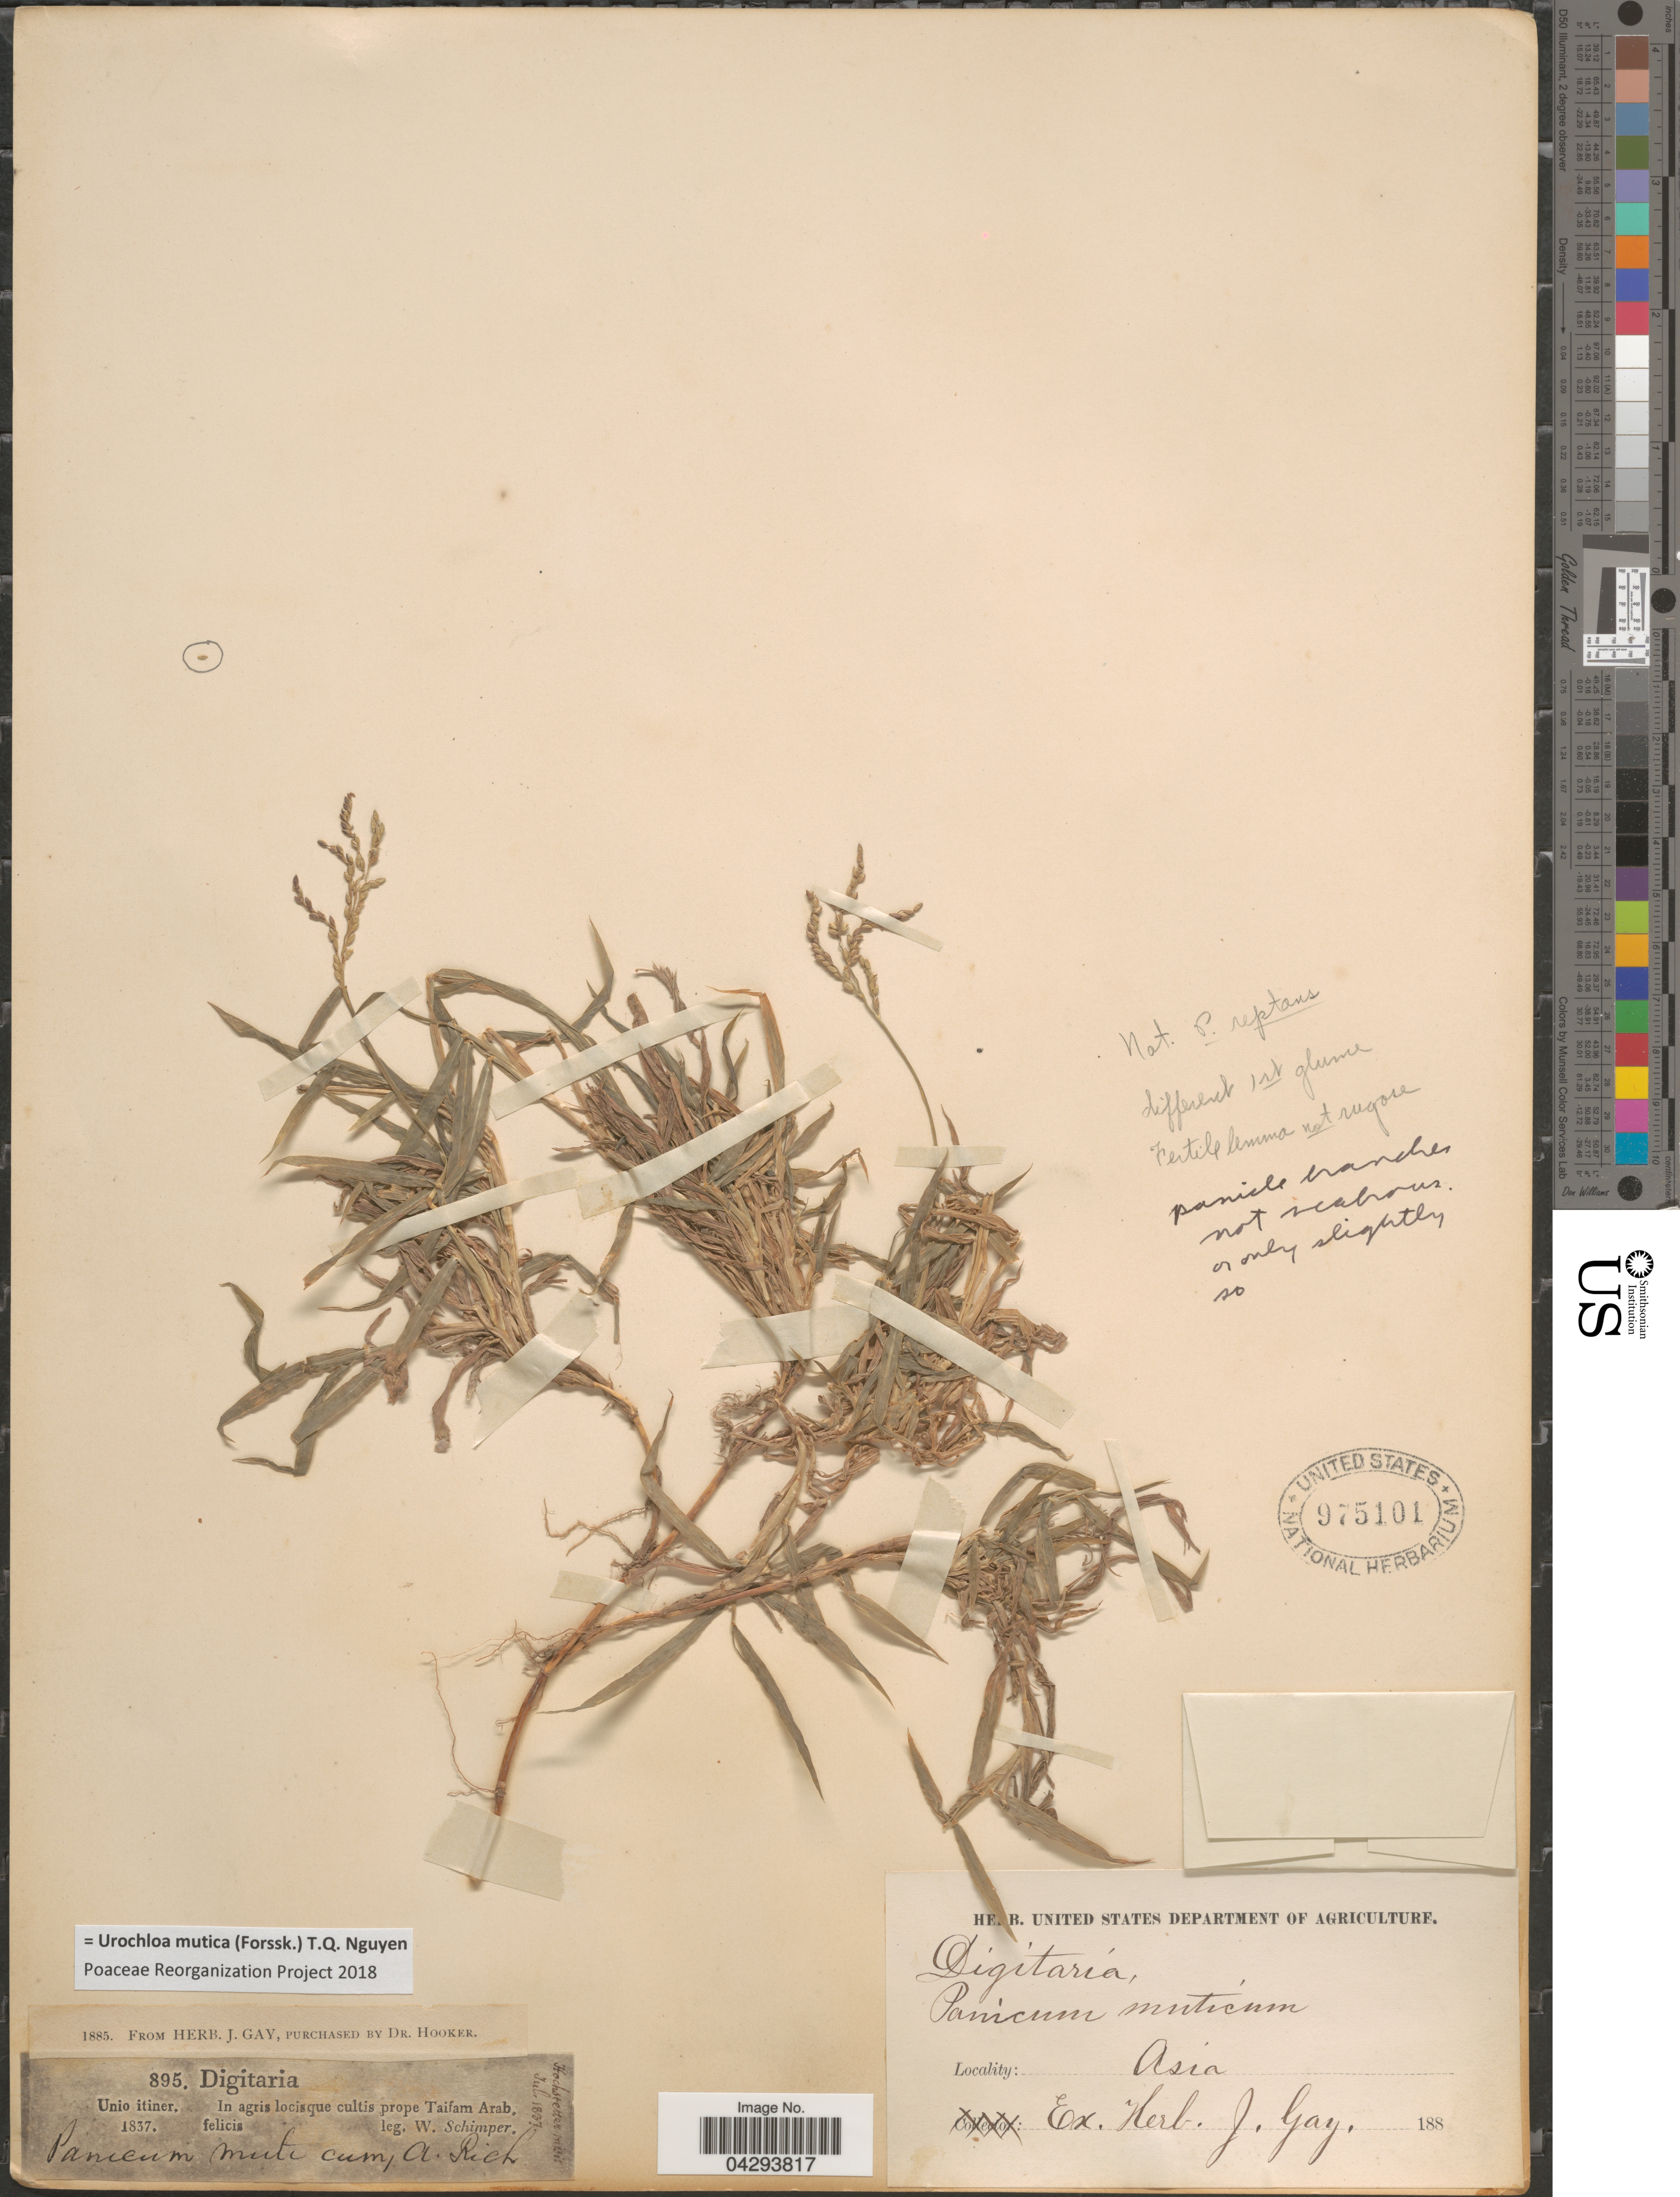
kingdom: Plantae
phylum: Tracheophyta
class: Liliopsida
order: Poales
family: Poaceae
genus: Urochloa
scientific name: Urochloa mutica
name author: (Forssk.) T.Q. Nguyen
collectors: W. Schimper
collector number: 895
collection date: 1837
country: Saudi Arabia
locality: In agris locisque cultis prope Taifam Arab.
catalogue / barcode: US 975101